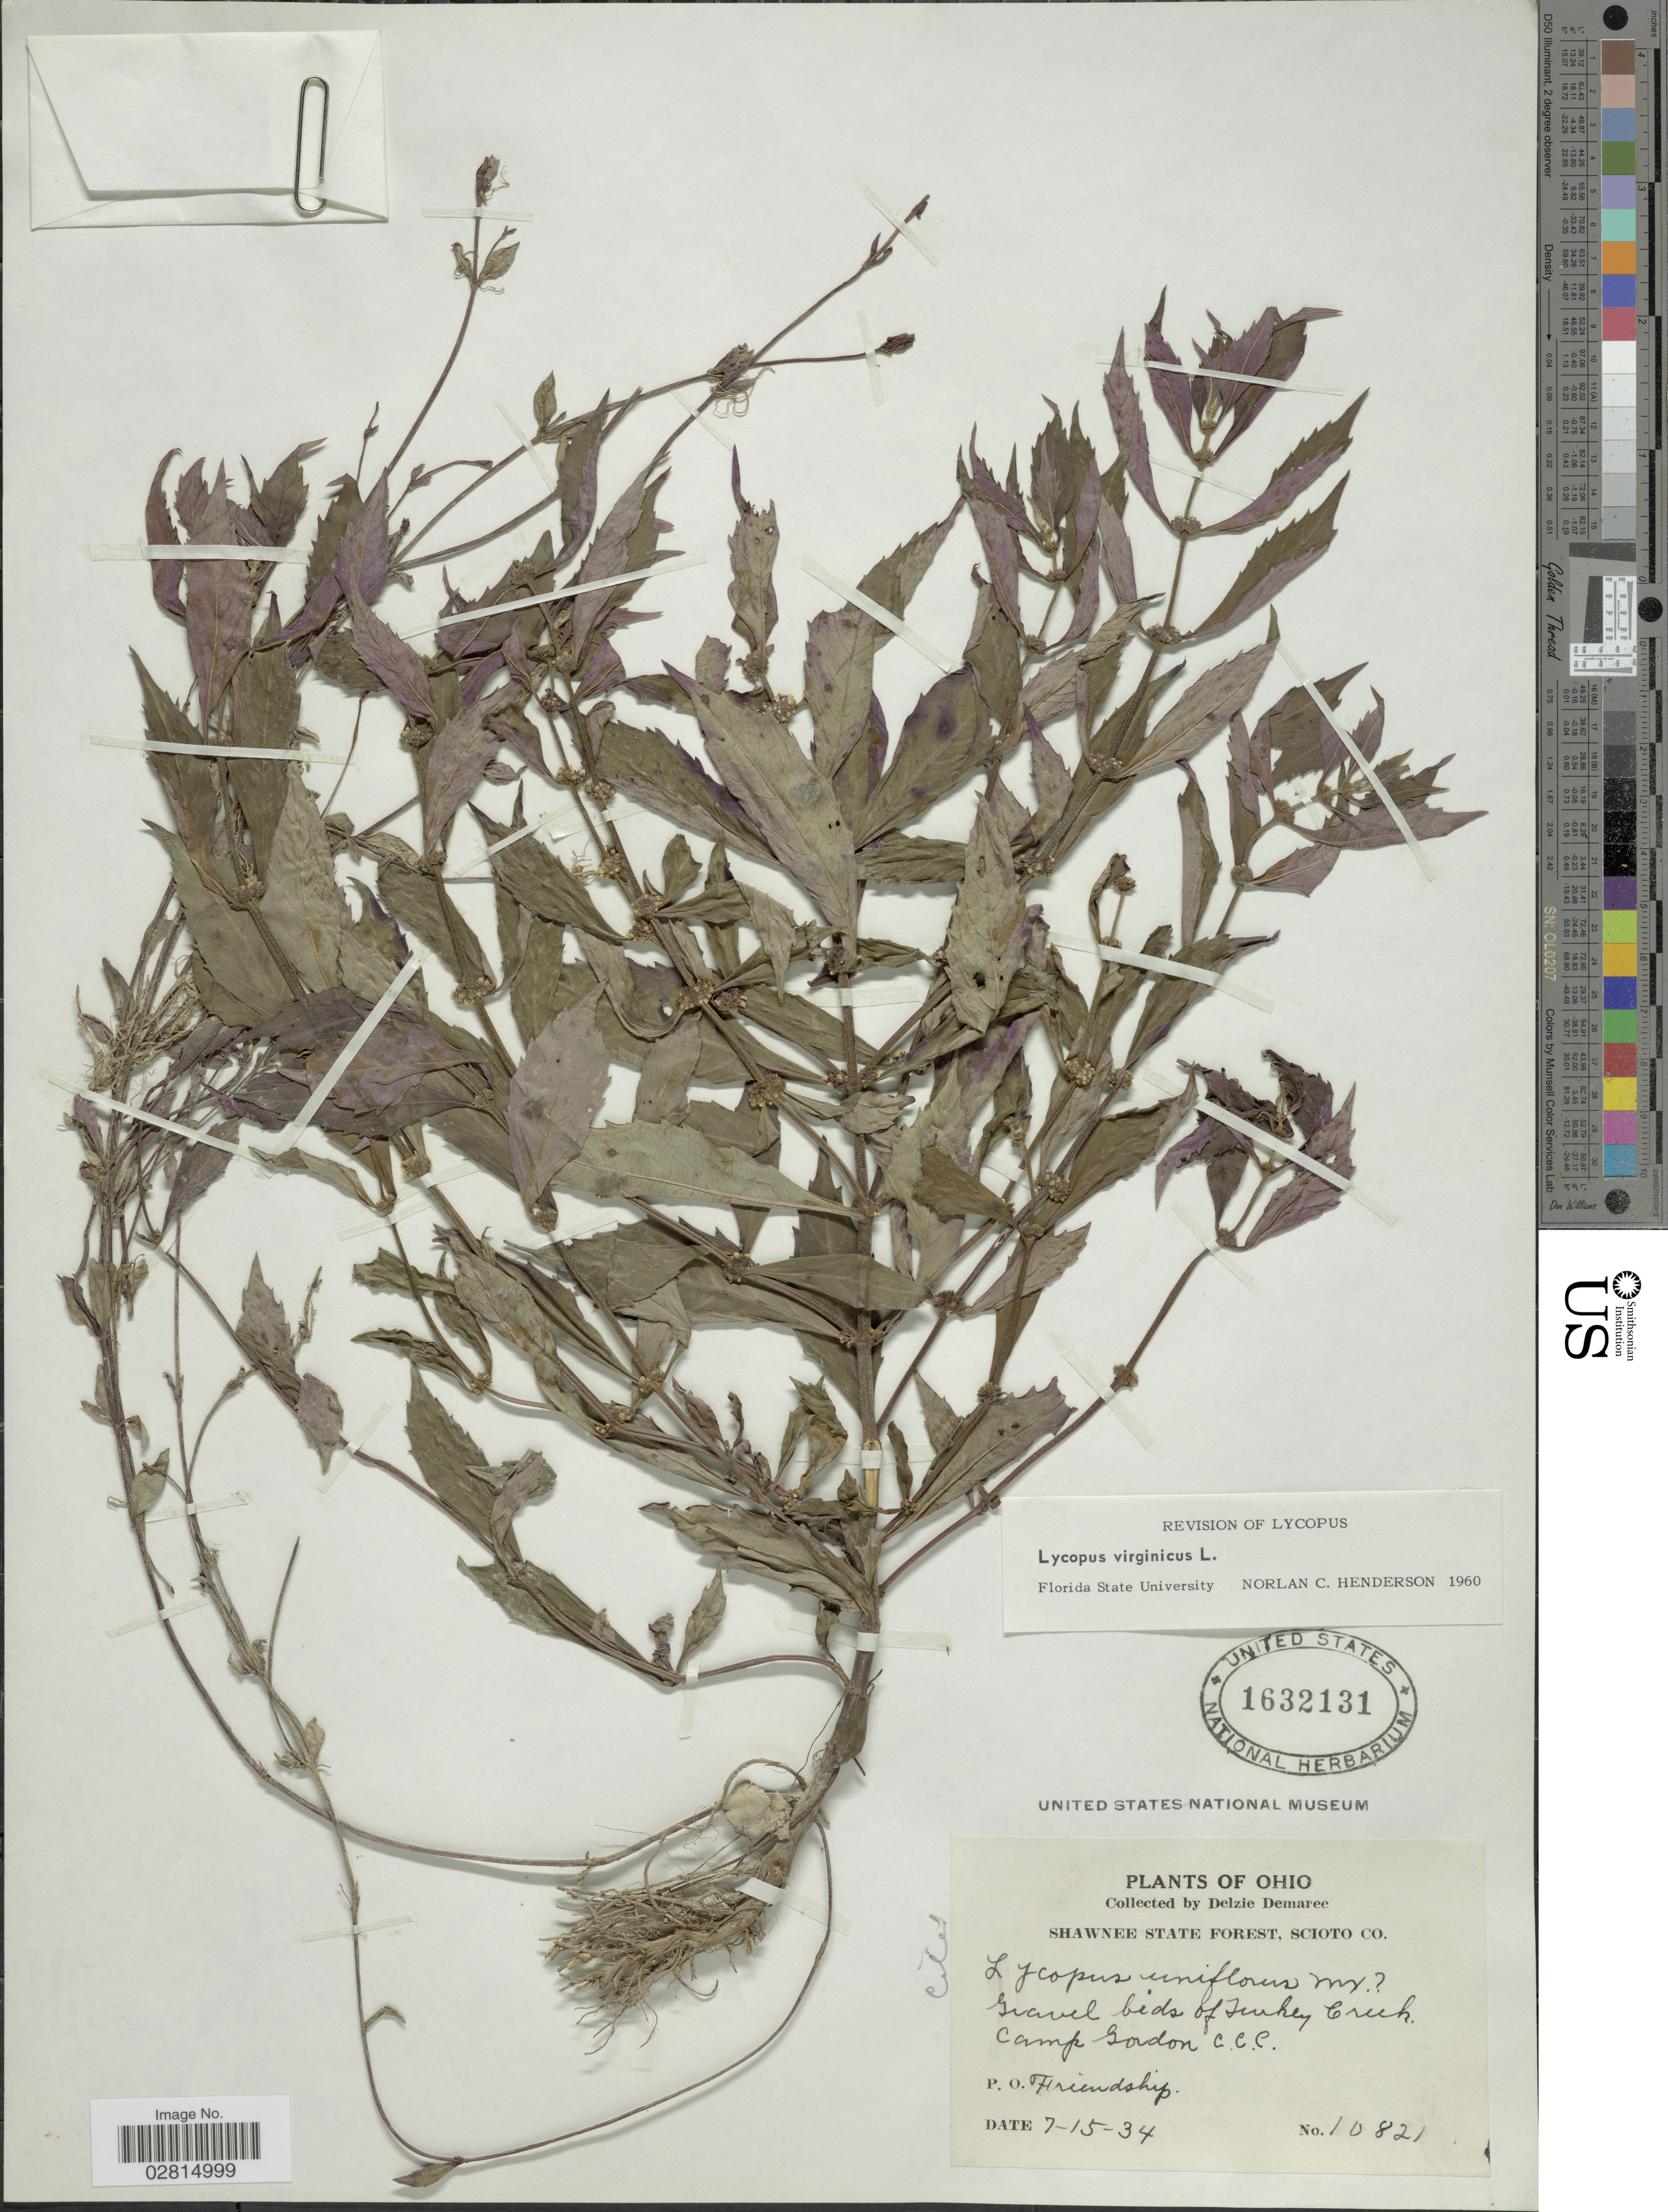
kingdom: Plantae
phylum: Tracheophyta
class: Magnoliopsida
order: Lamiales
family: Lamiaceae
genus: Lycopus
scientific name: Lycopus virginicus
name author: L.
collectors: D. Demaree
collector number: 10821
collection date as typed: Transcribed d/m/y: 15/7/34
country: United States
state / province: Ohio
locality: Shawnee State Forest, Scioto Co., Turkey Creek, Camp Gordon C.C.C., P.O. Friendship.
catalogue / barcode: US 1632131